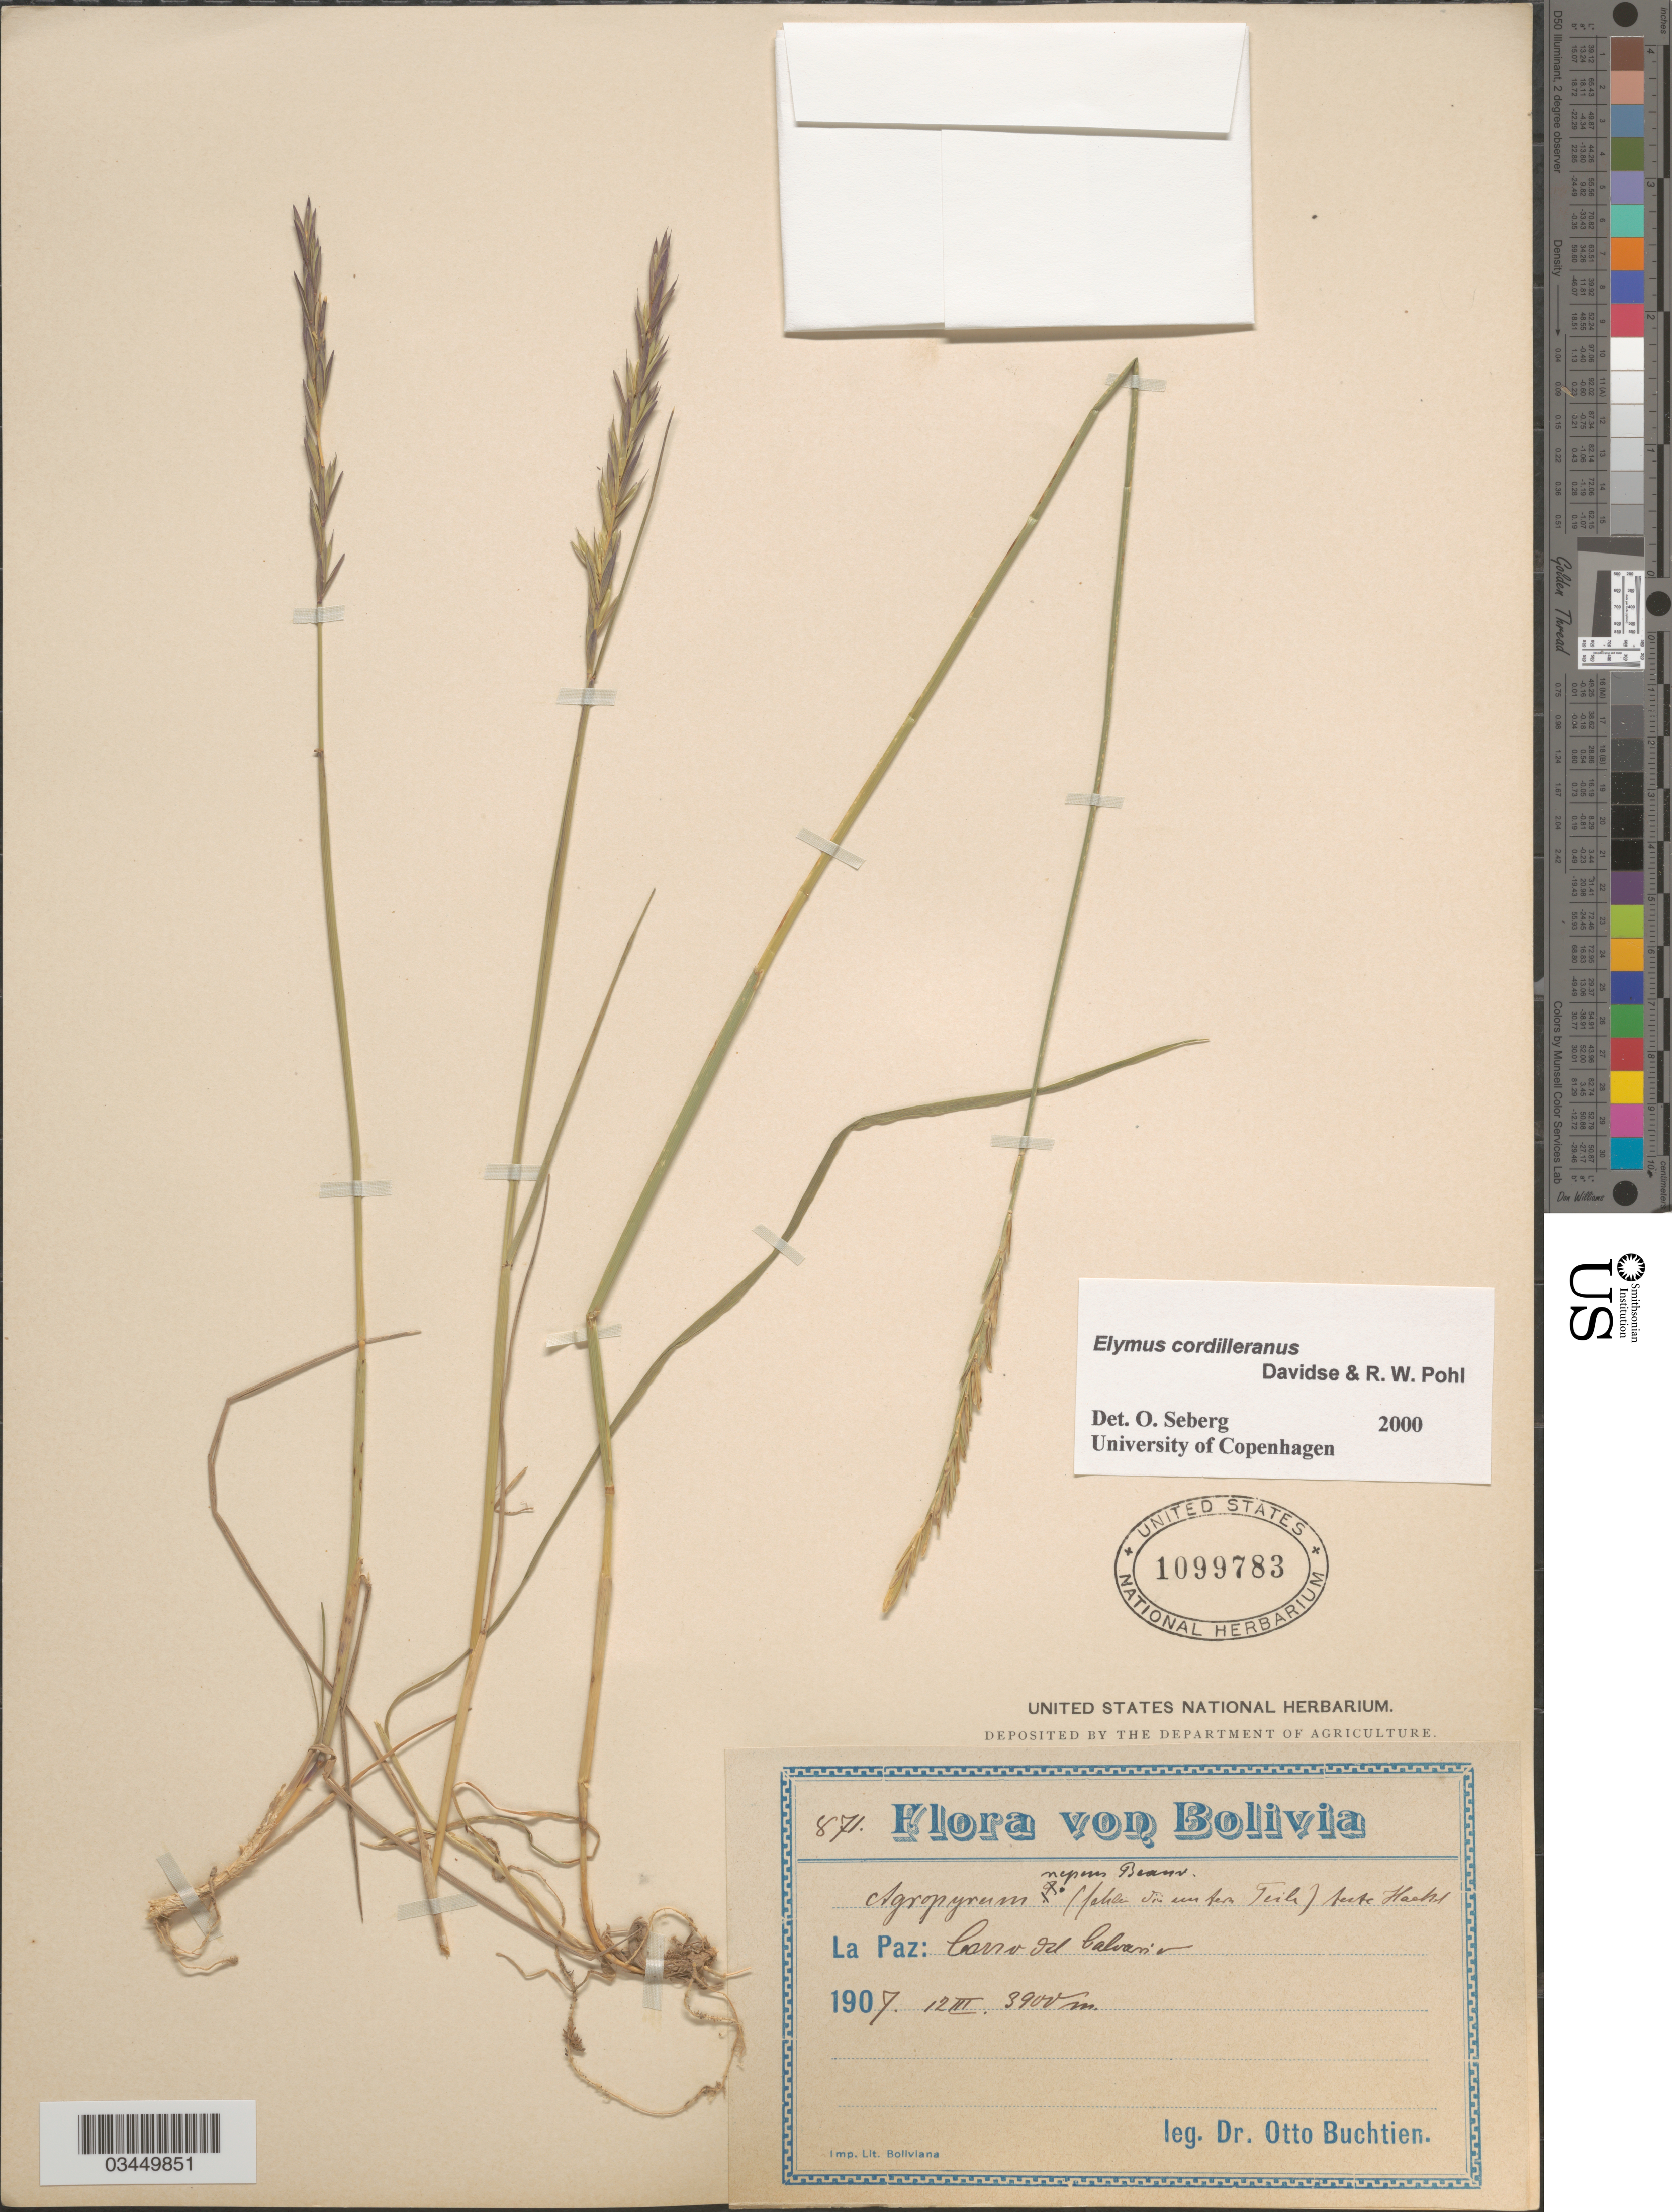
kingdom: Plantae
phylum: Tracheophyta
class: Liliopsida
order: Poales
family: Poaceae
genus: Elymus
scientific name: Elymus cordilleranus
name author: Davidse & R.W. Pohl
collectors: O. Buchtien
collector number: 871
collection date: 1907-03-12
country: Bolivia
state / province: La Paz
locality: Cerro del Calvaria.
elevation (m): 3900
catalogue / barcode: US 1099783